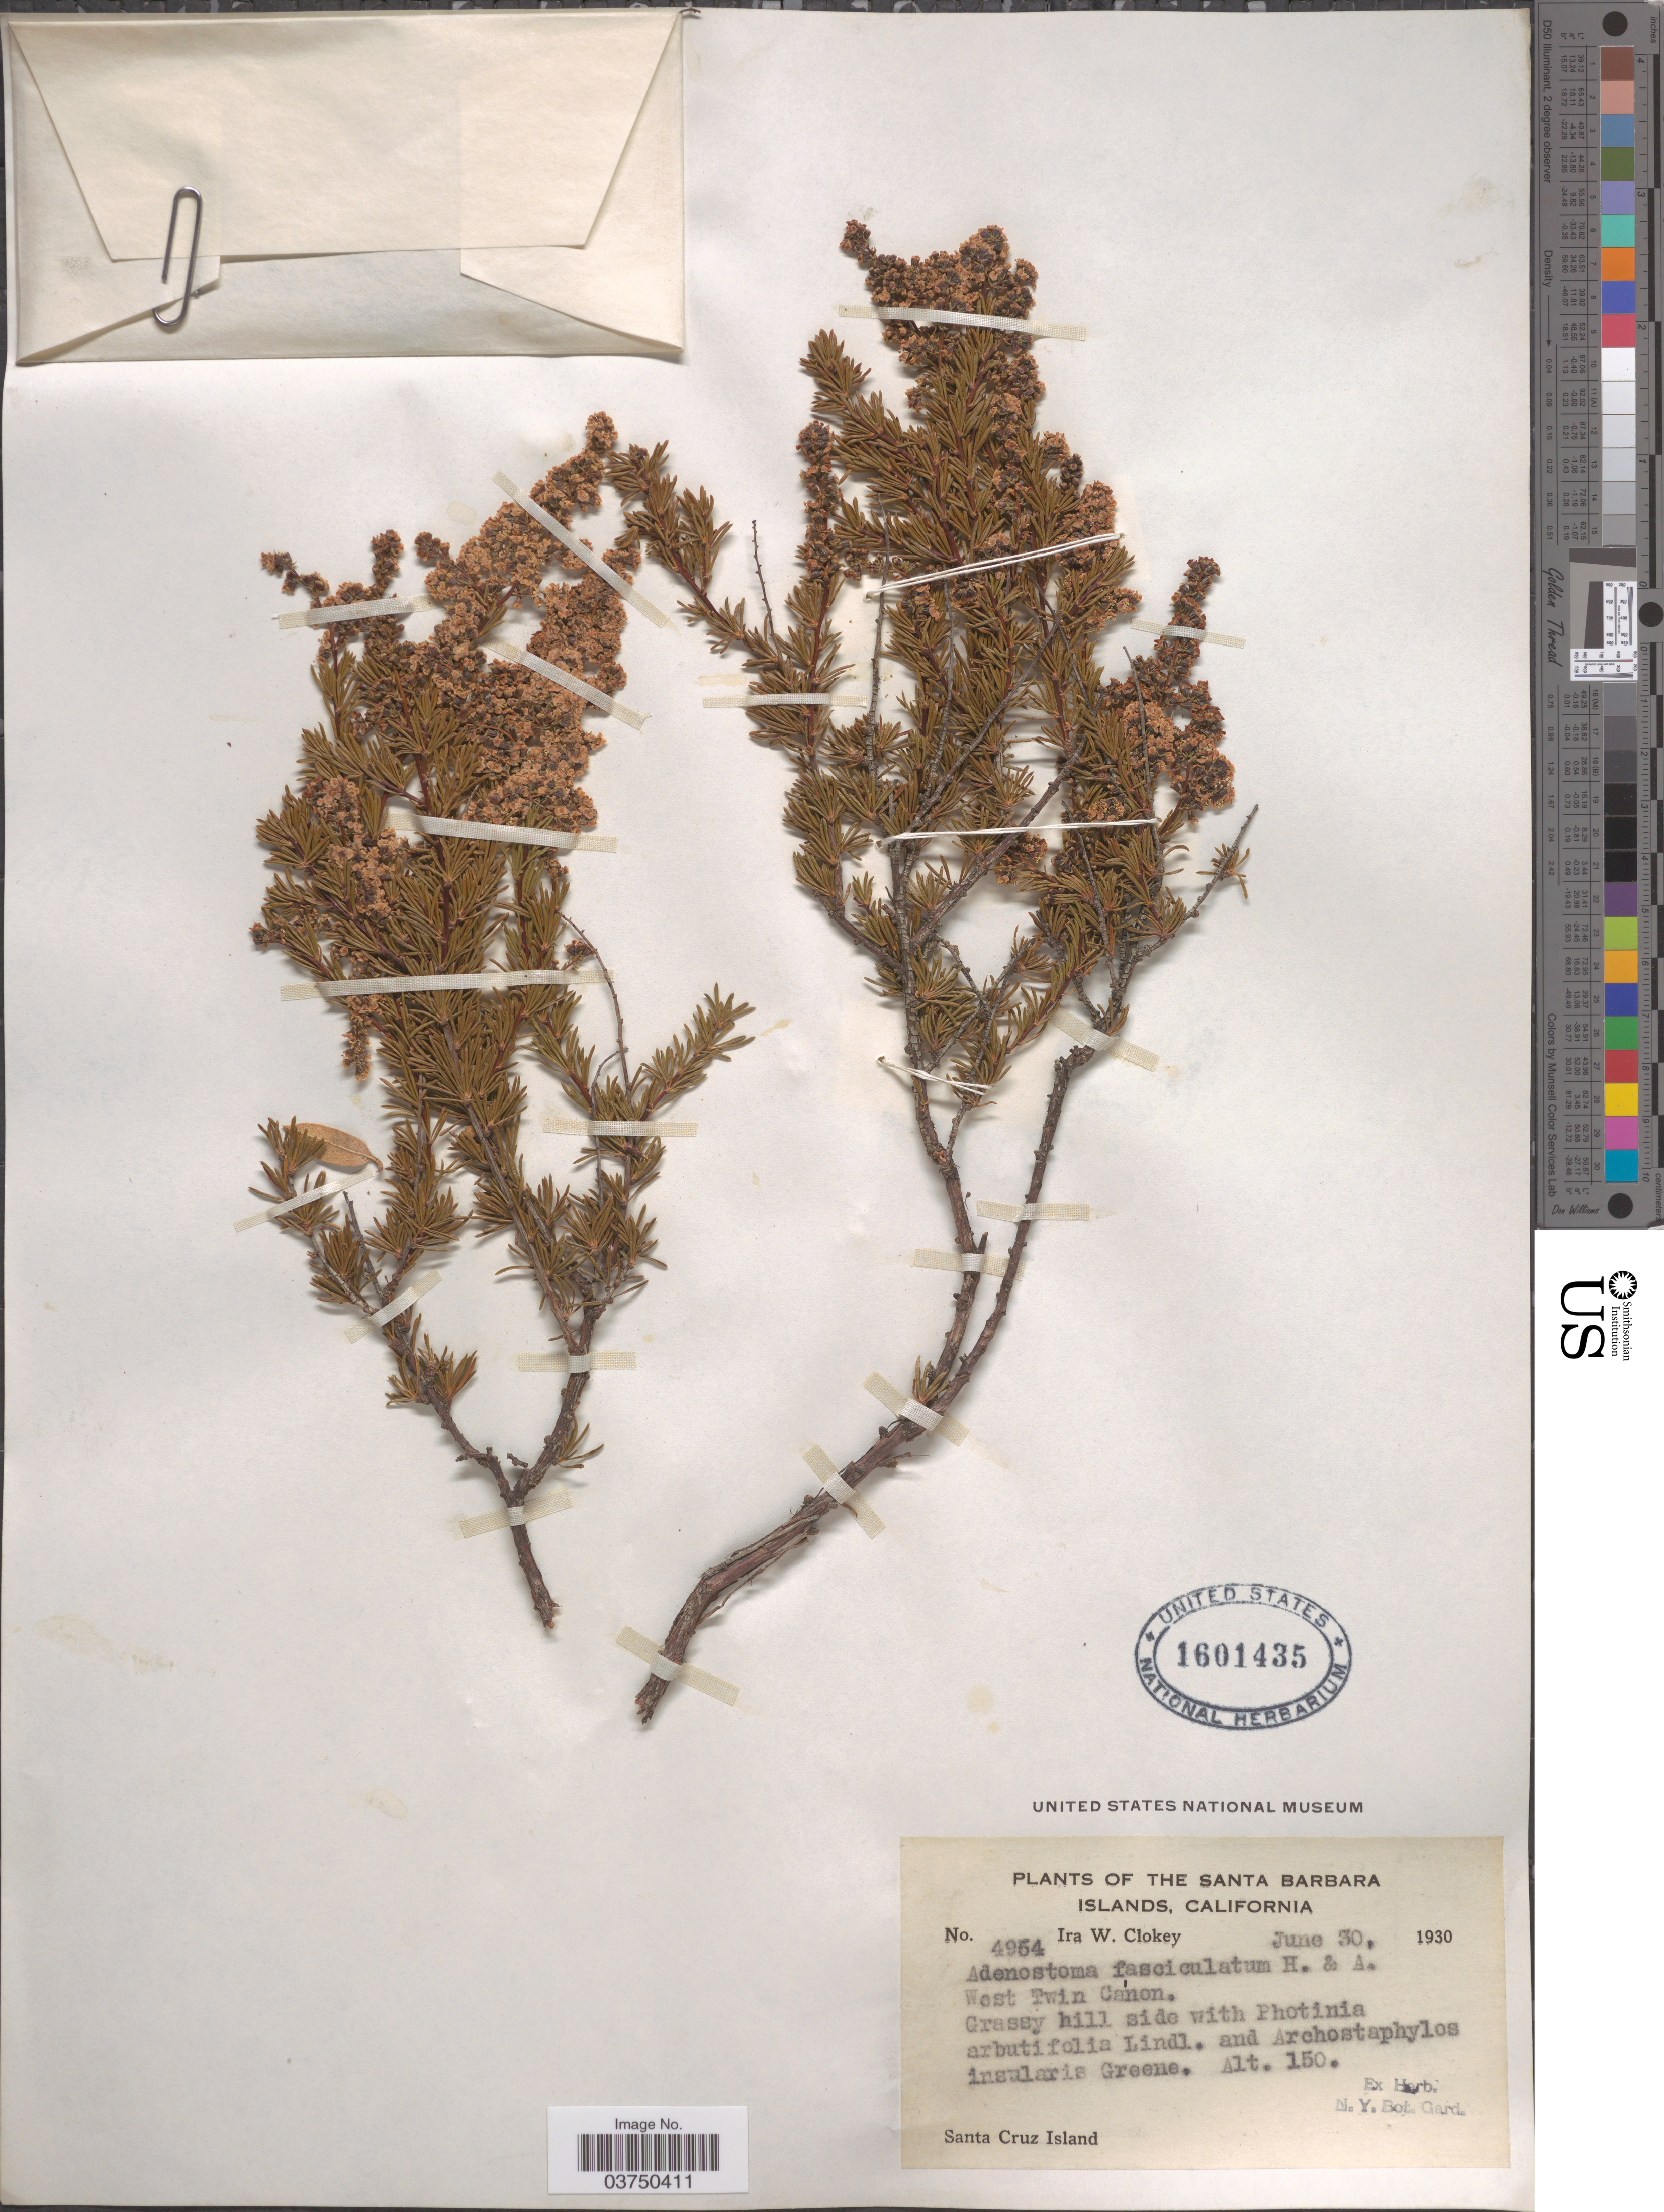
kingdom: Plantae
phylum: Tracheophyta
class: Magnoliopsida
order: Rosales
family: Rosaceae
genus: Adenostoma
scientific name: Adenostoma fasciculatum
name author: Hook. & Arn.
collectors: I. W. Clokey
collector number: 4964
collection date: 1930-06-30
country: United States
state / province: California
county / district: Santa Barbara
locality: Santa Barbara Islands. West Twin Canon. Santa Cruz Island.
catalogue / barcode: US 1601435